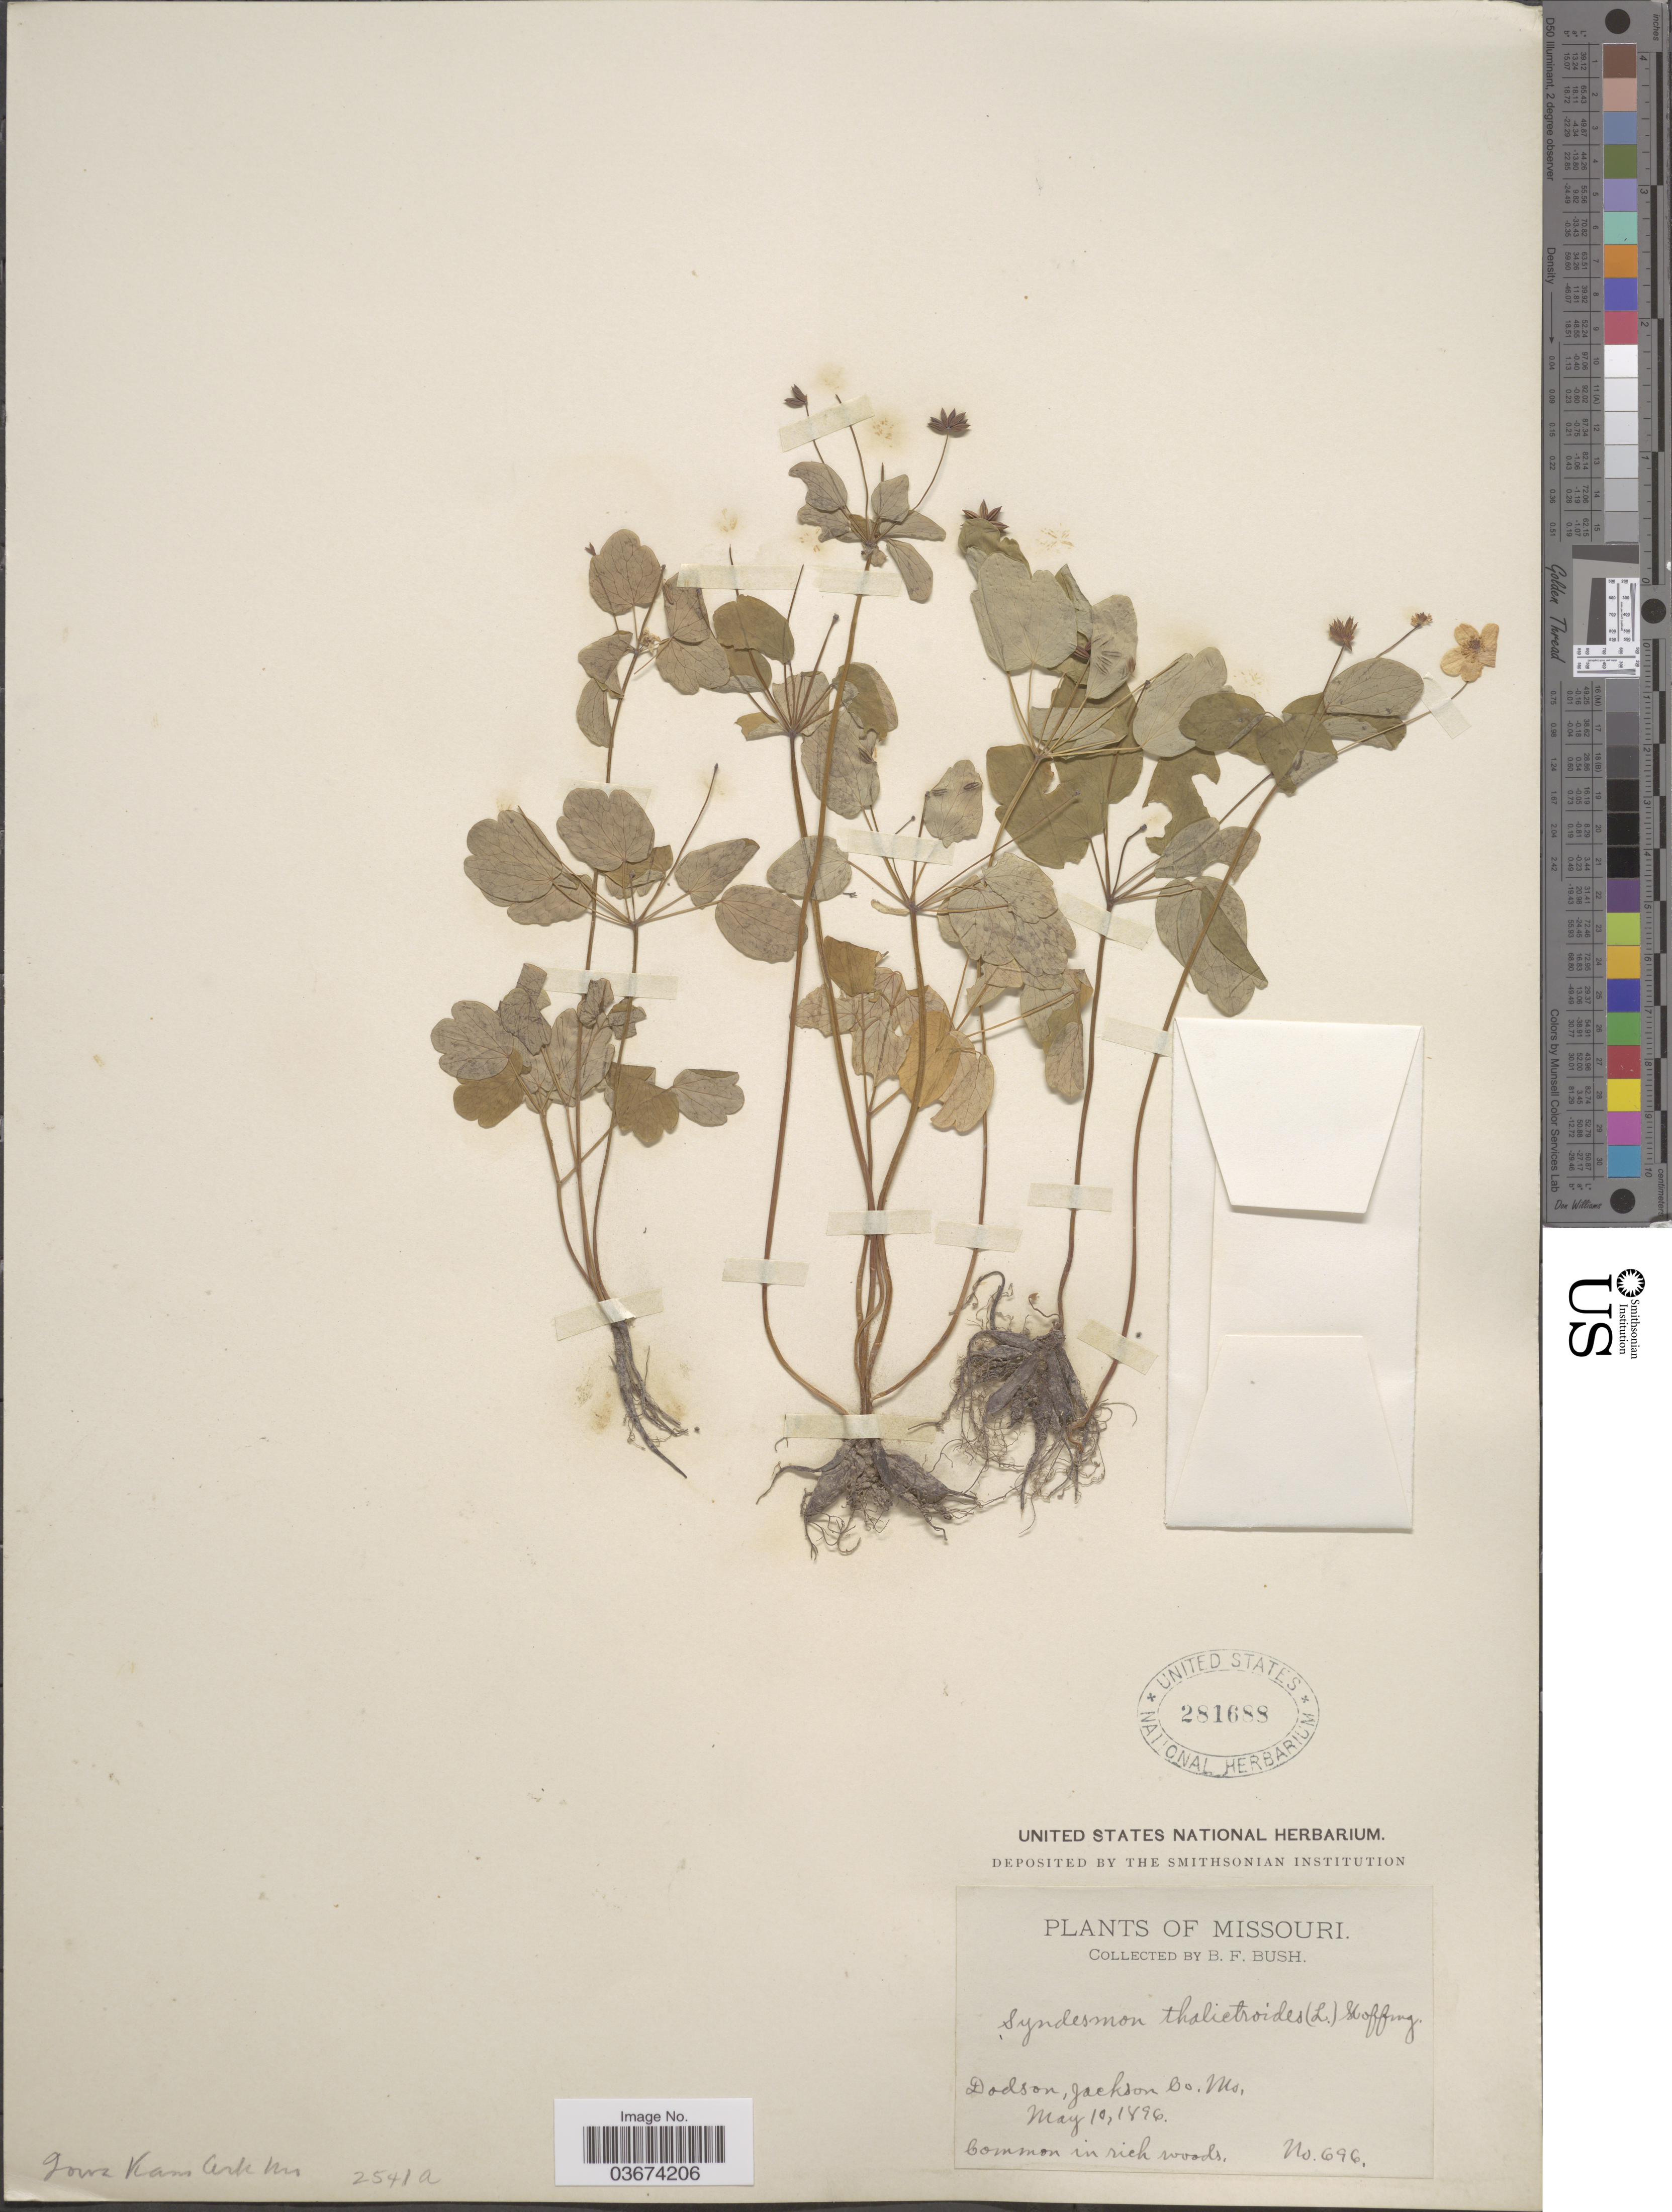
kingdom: Plantae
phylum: Tracheophyta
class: Magnoliopsida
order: Ranunculales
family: Ranunculaceae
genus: Thalictrum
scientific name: Thalictrum thalictroides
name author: (L.) A.J. Eames & B. Boivin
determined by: Strong, M. T., (US), Smithsonian Institution - National Museum of Natural History (UNITED STATES)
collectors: B. F. Bush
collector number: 696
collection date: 1896-05-10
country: United States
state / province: Missouri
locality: Dodson, Jackson Co.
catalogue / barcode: US 281688